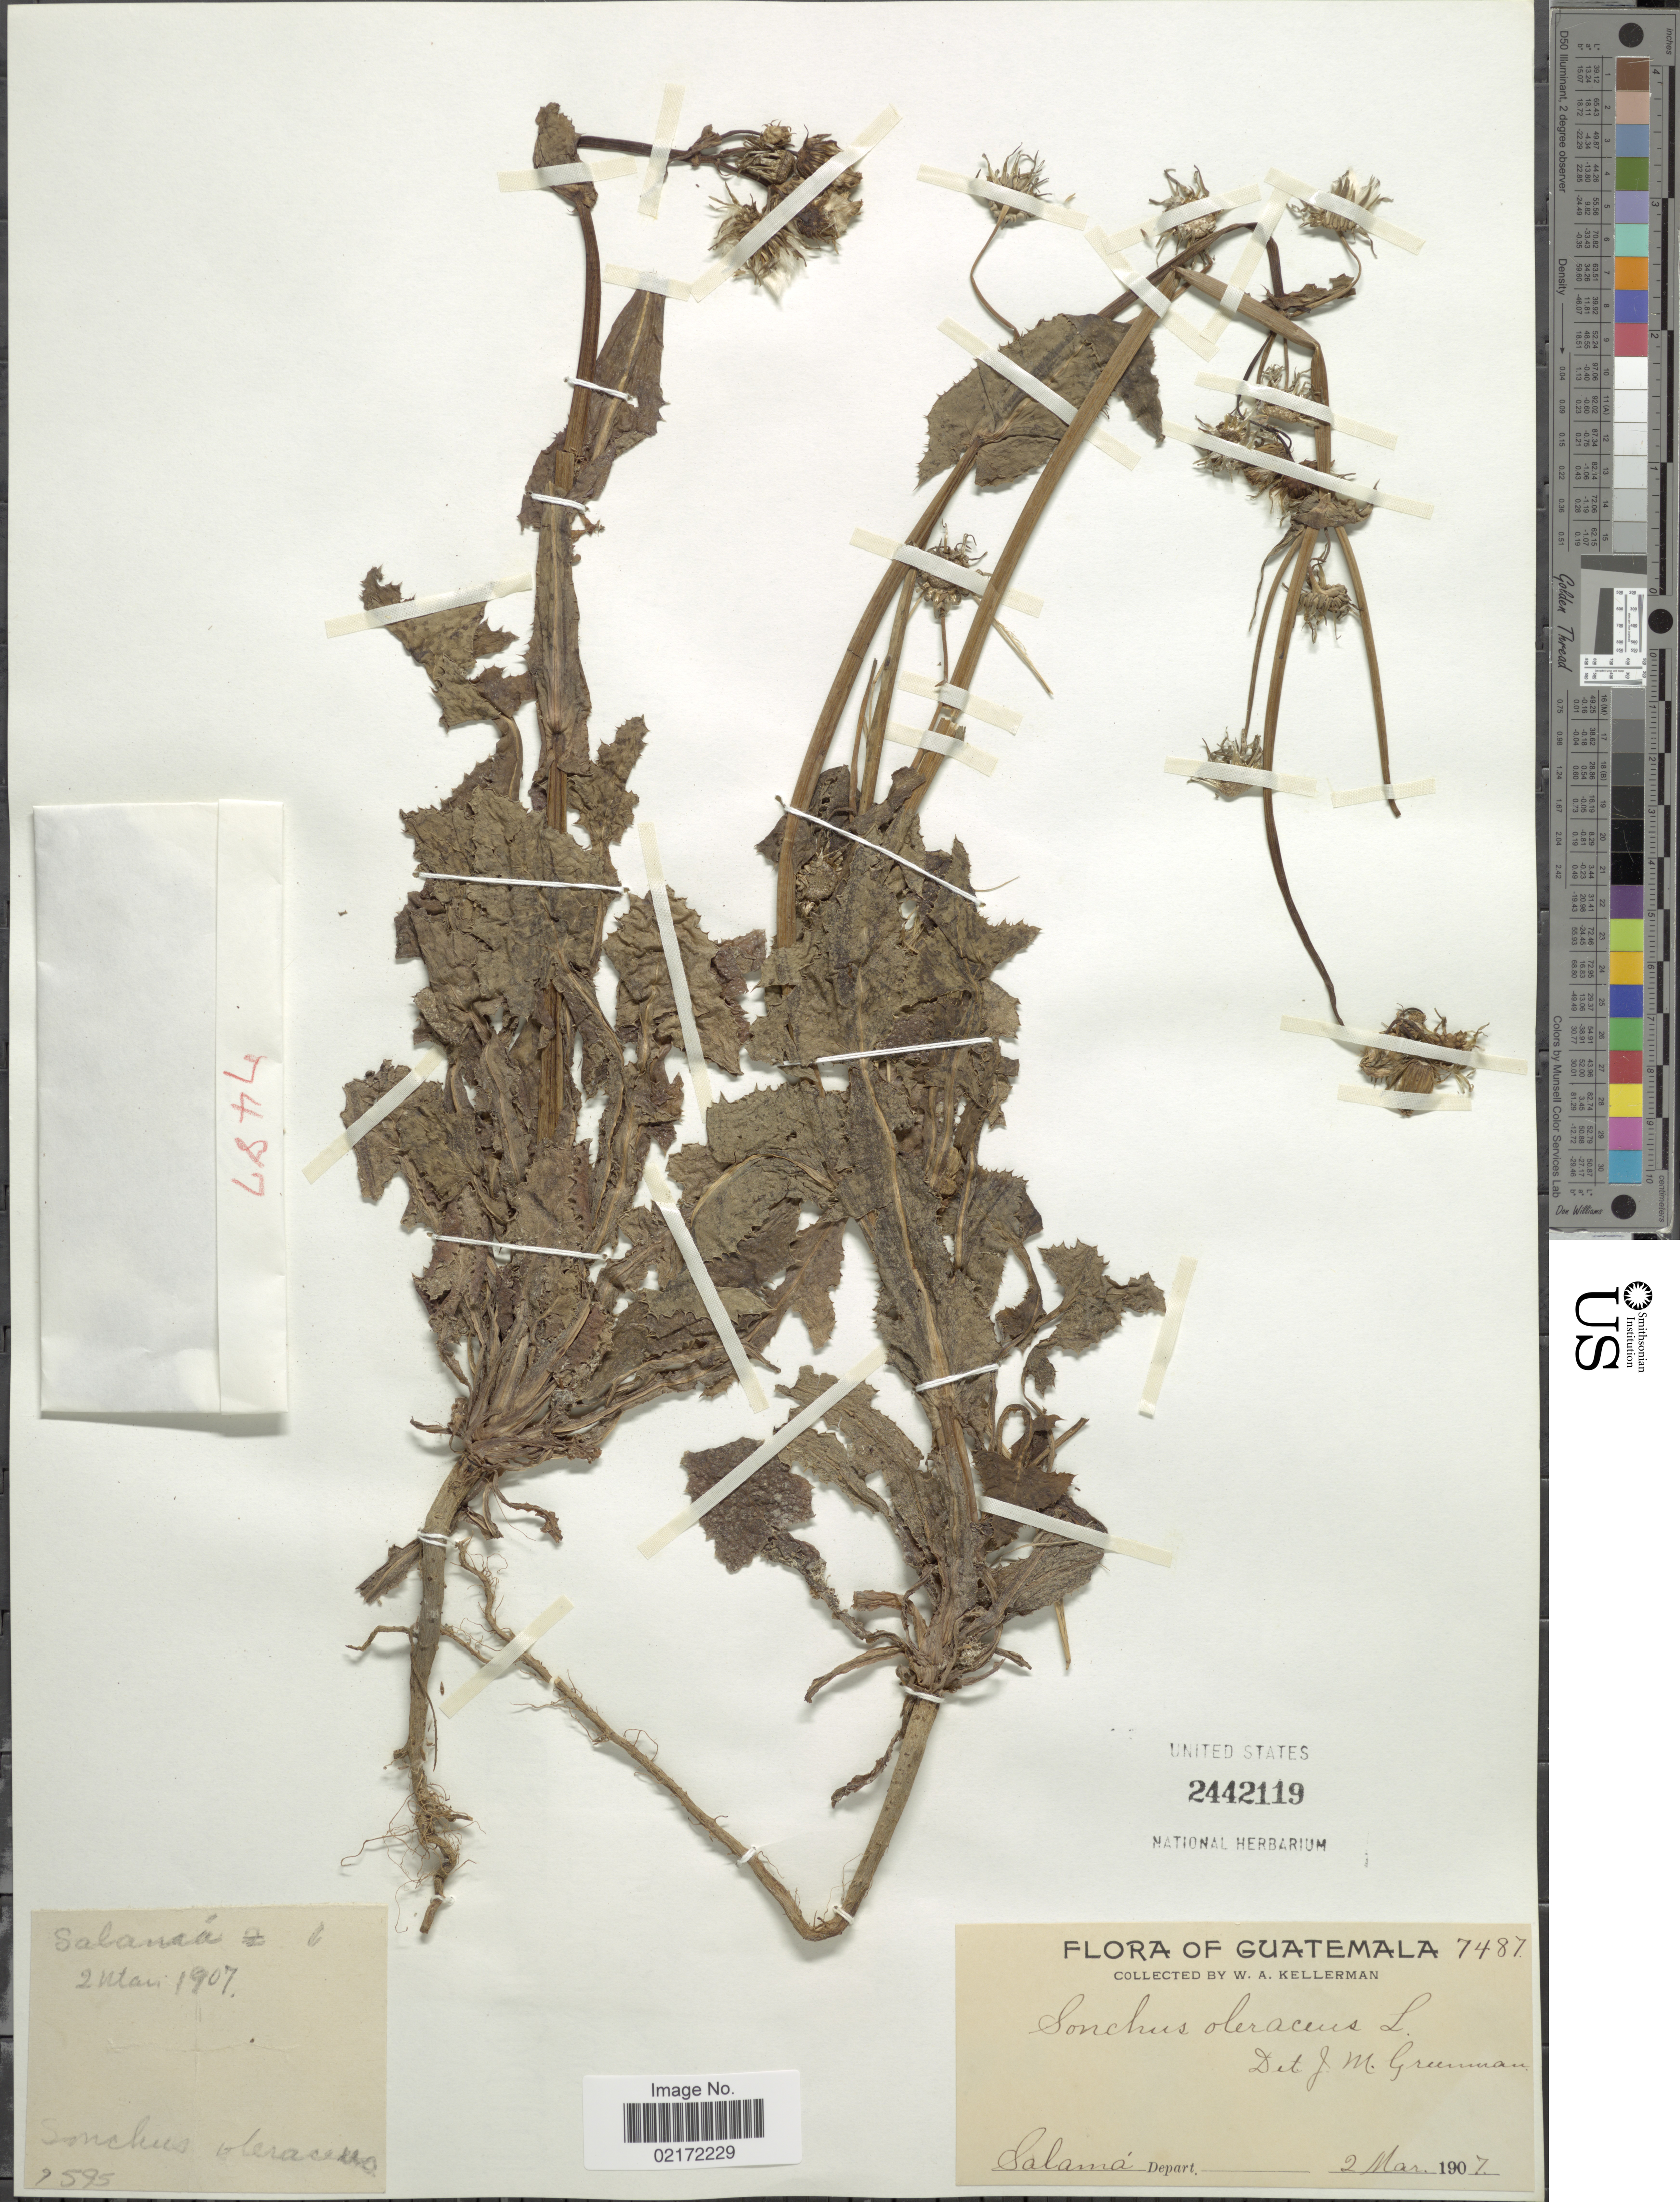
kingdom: Plantae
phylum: Tracheophyta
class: Magnoliopsida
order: Asterales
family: Asteraceae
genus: Sonchus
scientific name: Sonchus oleraceus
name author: L.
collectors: W. Kellerman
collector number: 7487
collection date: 1907-03-02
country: Guatemala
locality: Salamá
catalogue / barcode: US 2442119